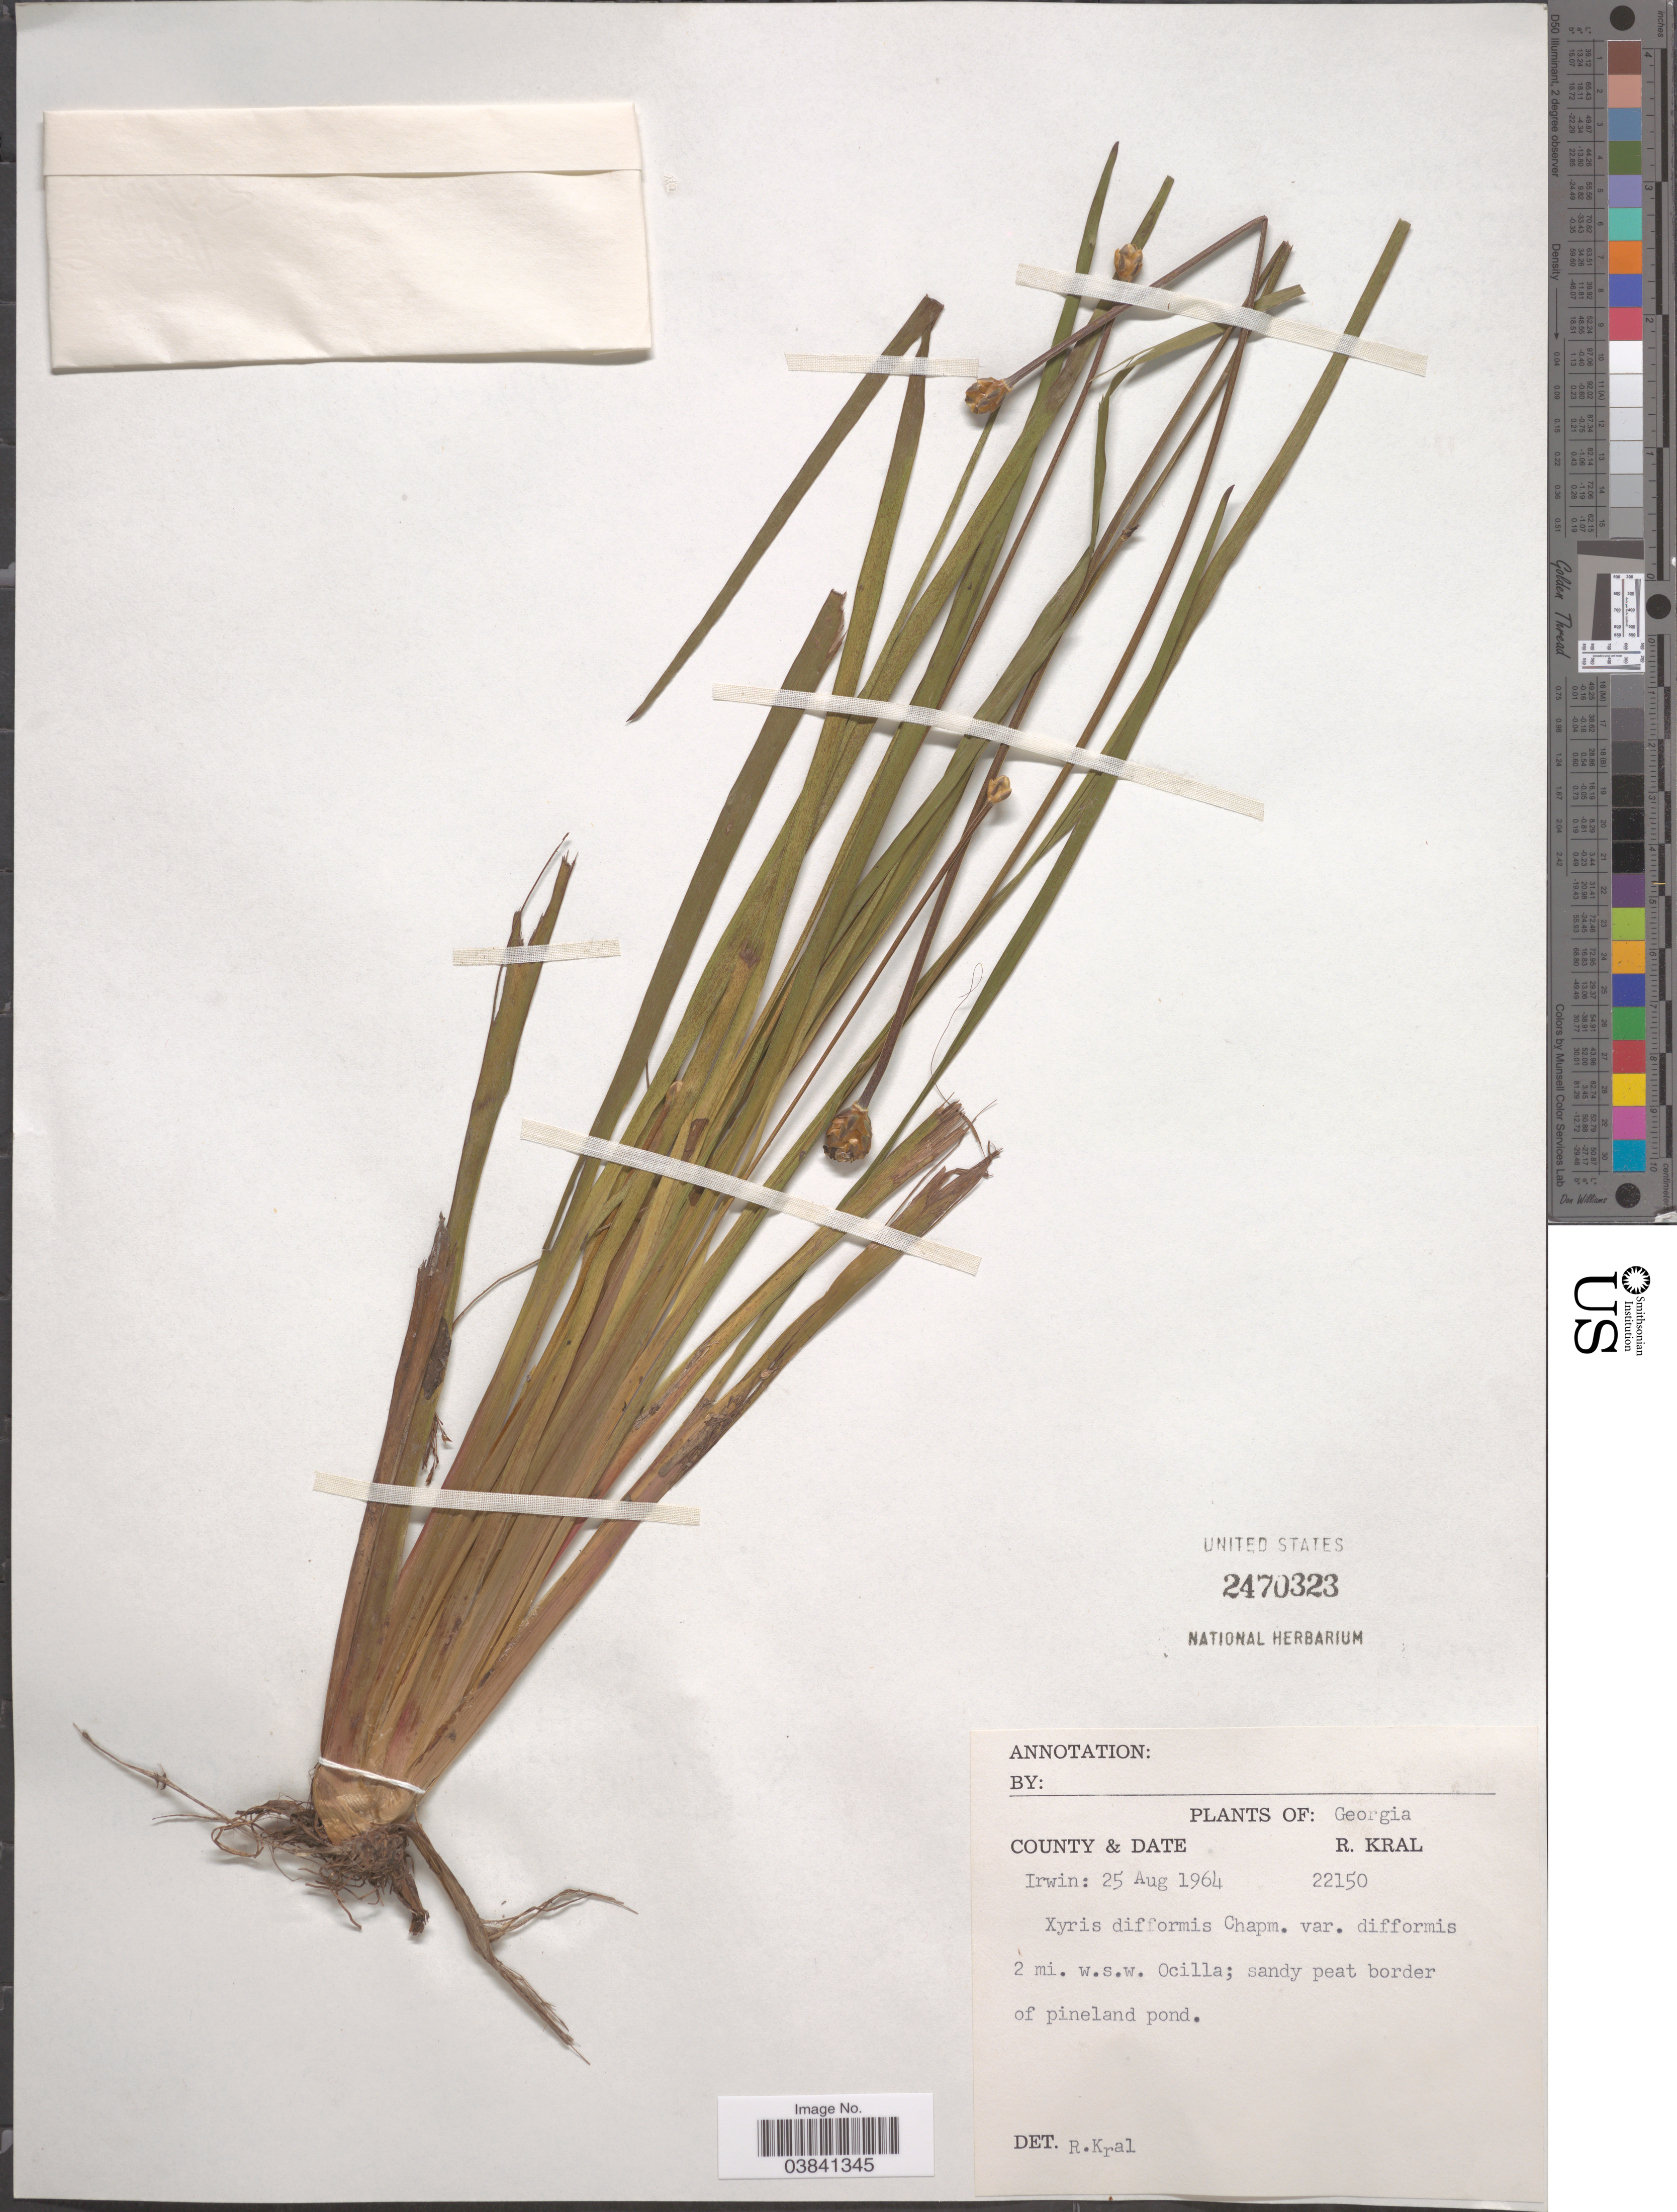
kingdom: Plantae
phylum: Tracheophyta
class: Liliopsida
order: Poales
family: Xyridaceae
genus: Xyris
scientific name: Xyris difformis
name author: Chapm.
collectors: R. Kral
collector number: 22150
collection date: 1964-08-25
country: United States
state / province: Georgia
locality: County Irwin: 2 mi. w.s.w. Ocilla.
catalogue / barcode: US 2470323